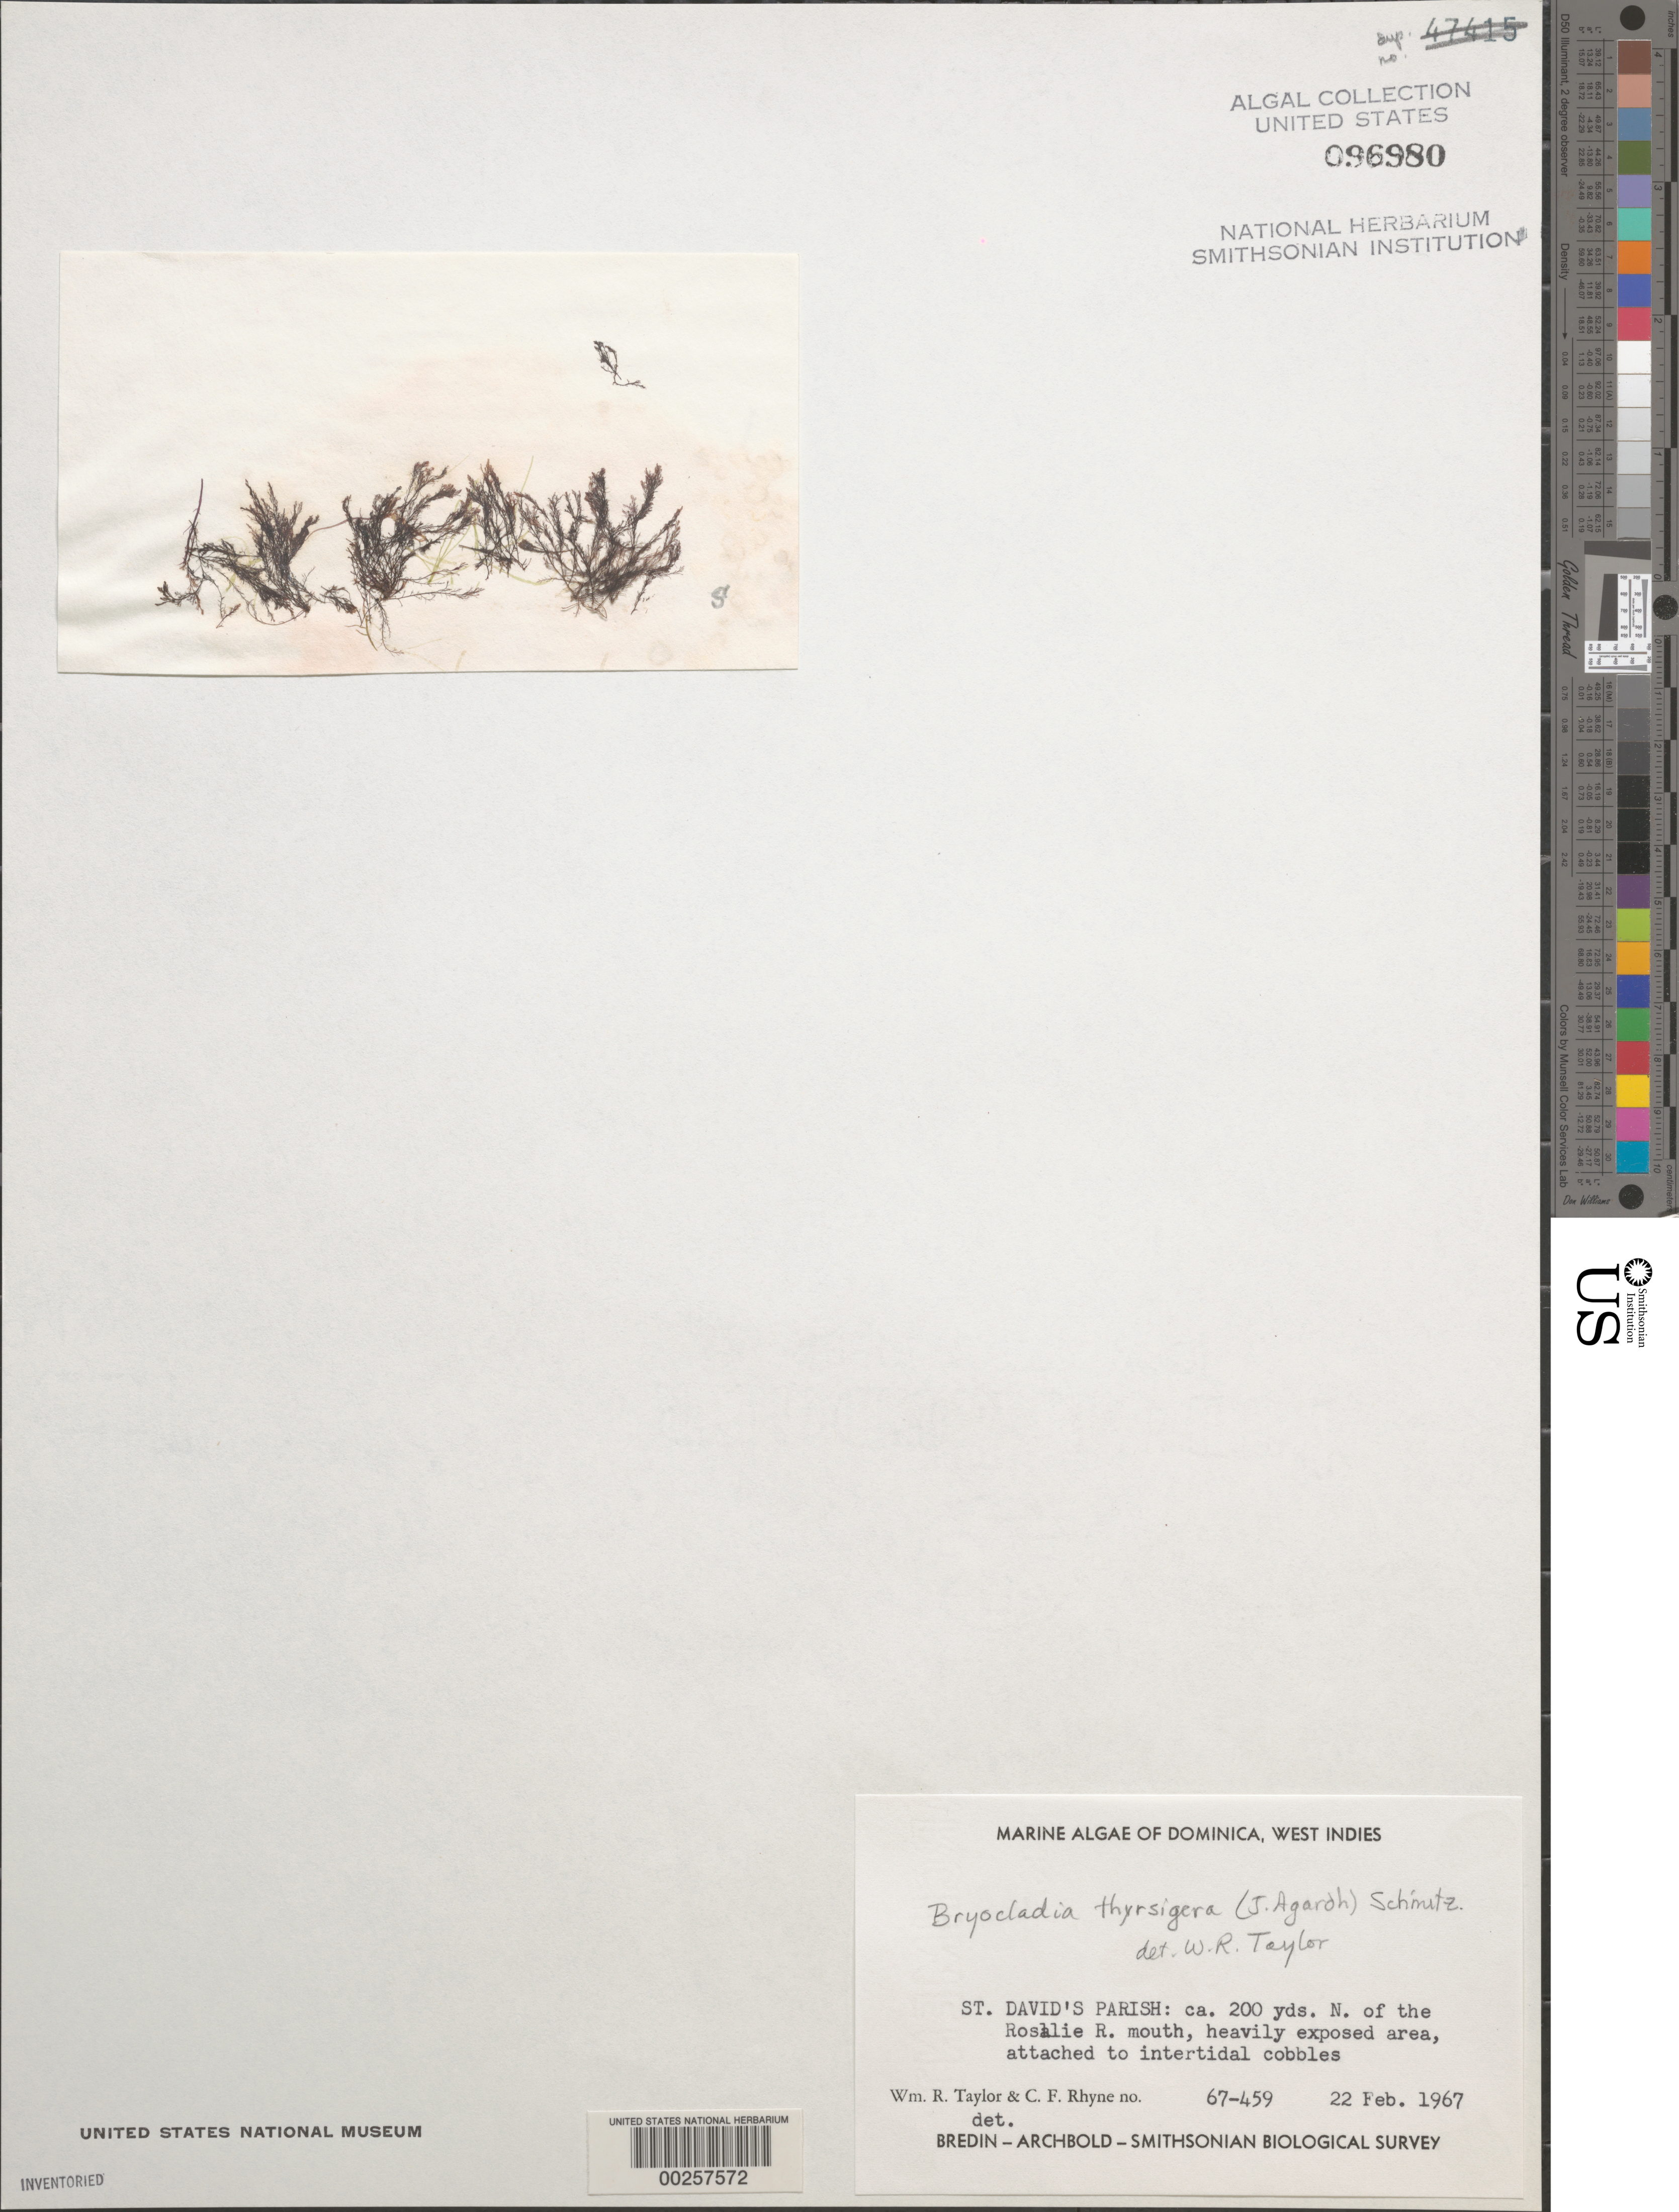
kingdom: Plantae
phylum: Rhodophyta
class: Florideophyceae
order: Ceramiales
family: Rhodomelaceae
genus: Bryocladia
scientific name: Bryocladia thyrsigera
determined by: Taylor, William R.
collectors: W. R. Taylor & C. Rhyne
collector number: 67-459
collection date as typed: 22 Feb 1967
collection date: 1967-02-22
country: Dominica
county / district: St. David's Parish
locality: North of Rosalie River mouth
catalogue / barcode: US 96980